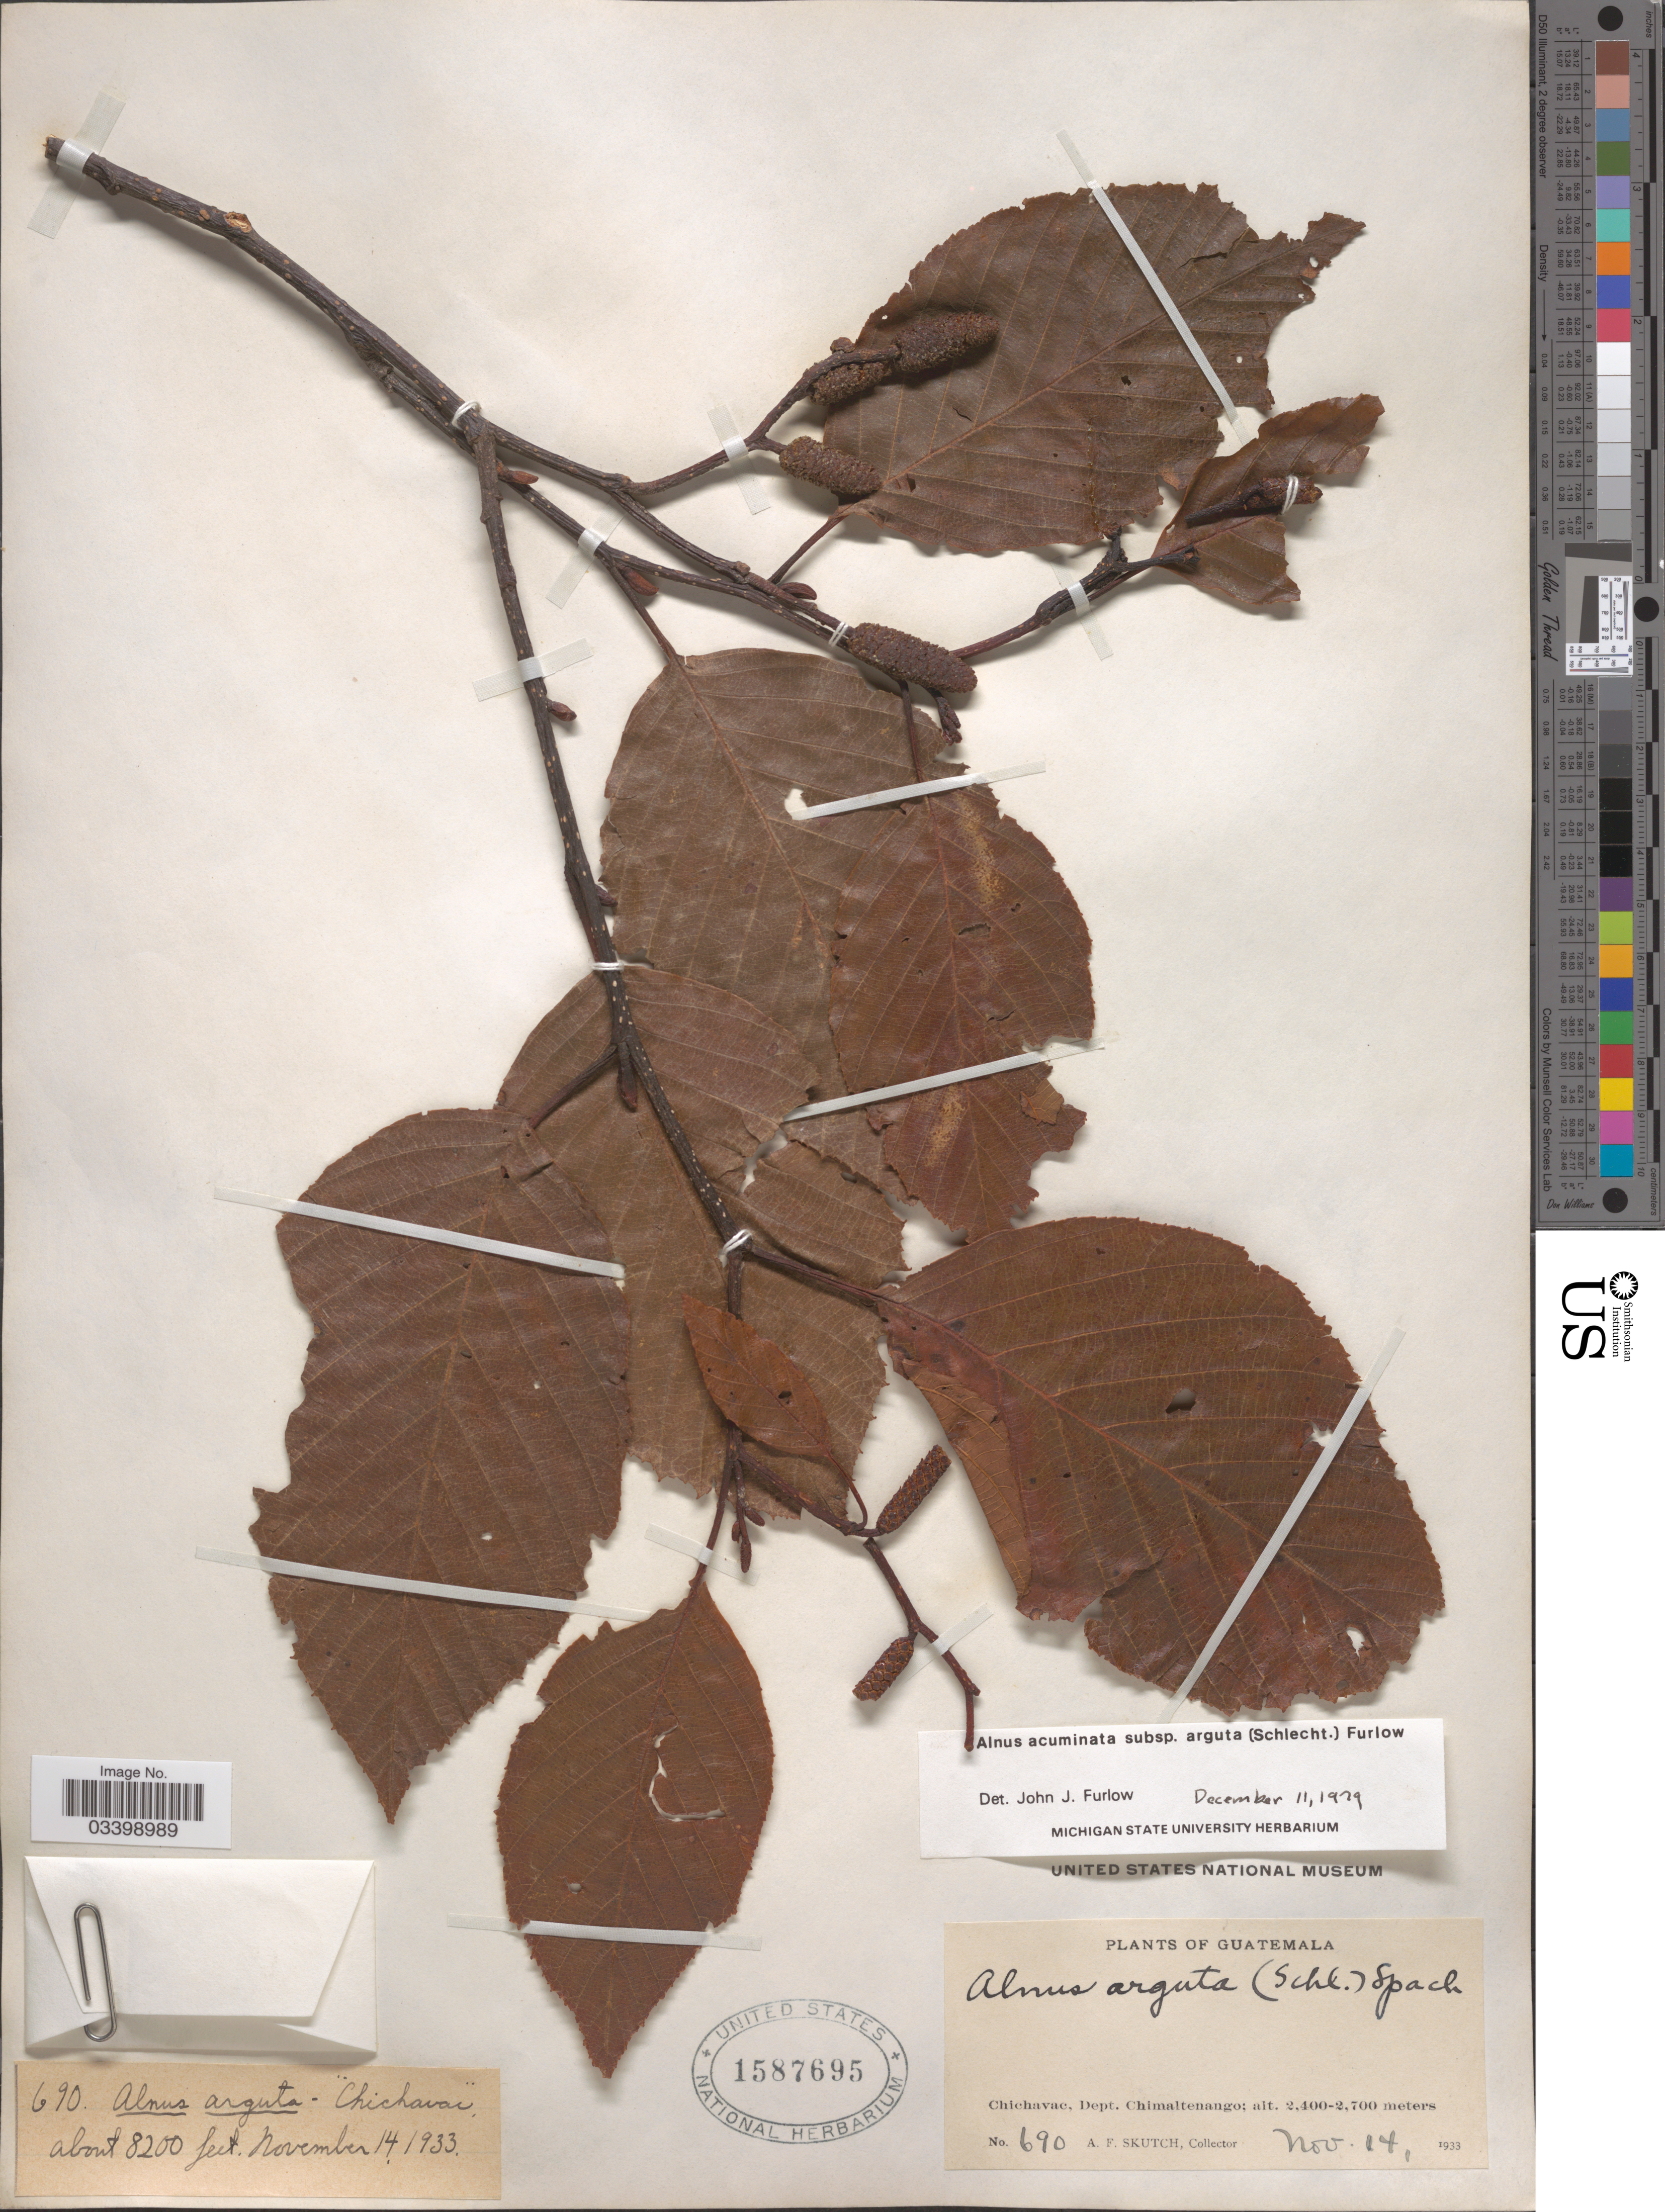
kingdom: Plantae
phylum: Tracheophyta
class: Magnoliopsida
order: Fagales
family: Betulaceae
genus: Alnus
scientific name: Alnus acuminata subsp. arguta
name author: (Schltdl.) Furlow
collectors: A. F. Skutch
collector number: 690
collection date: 1933-11-14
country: Guatemala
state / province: Chimaltenango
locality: Chichavac, Dept. Chimaltenango.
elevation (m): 2499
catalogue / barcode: US 1587695